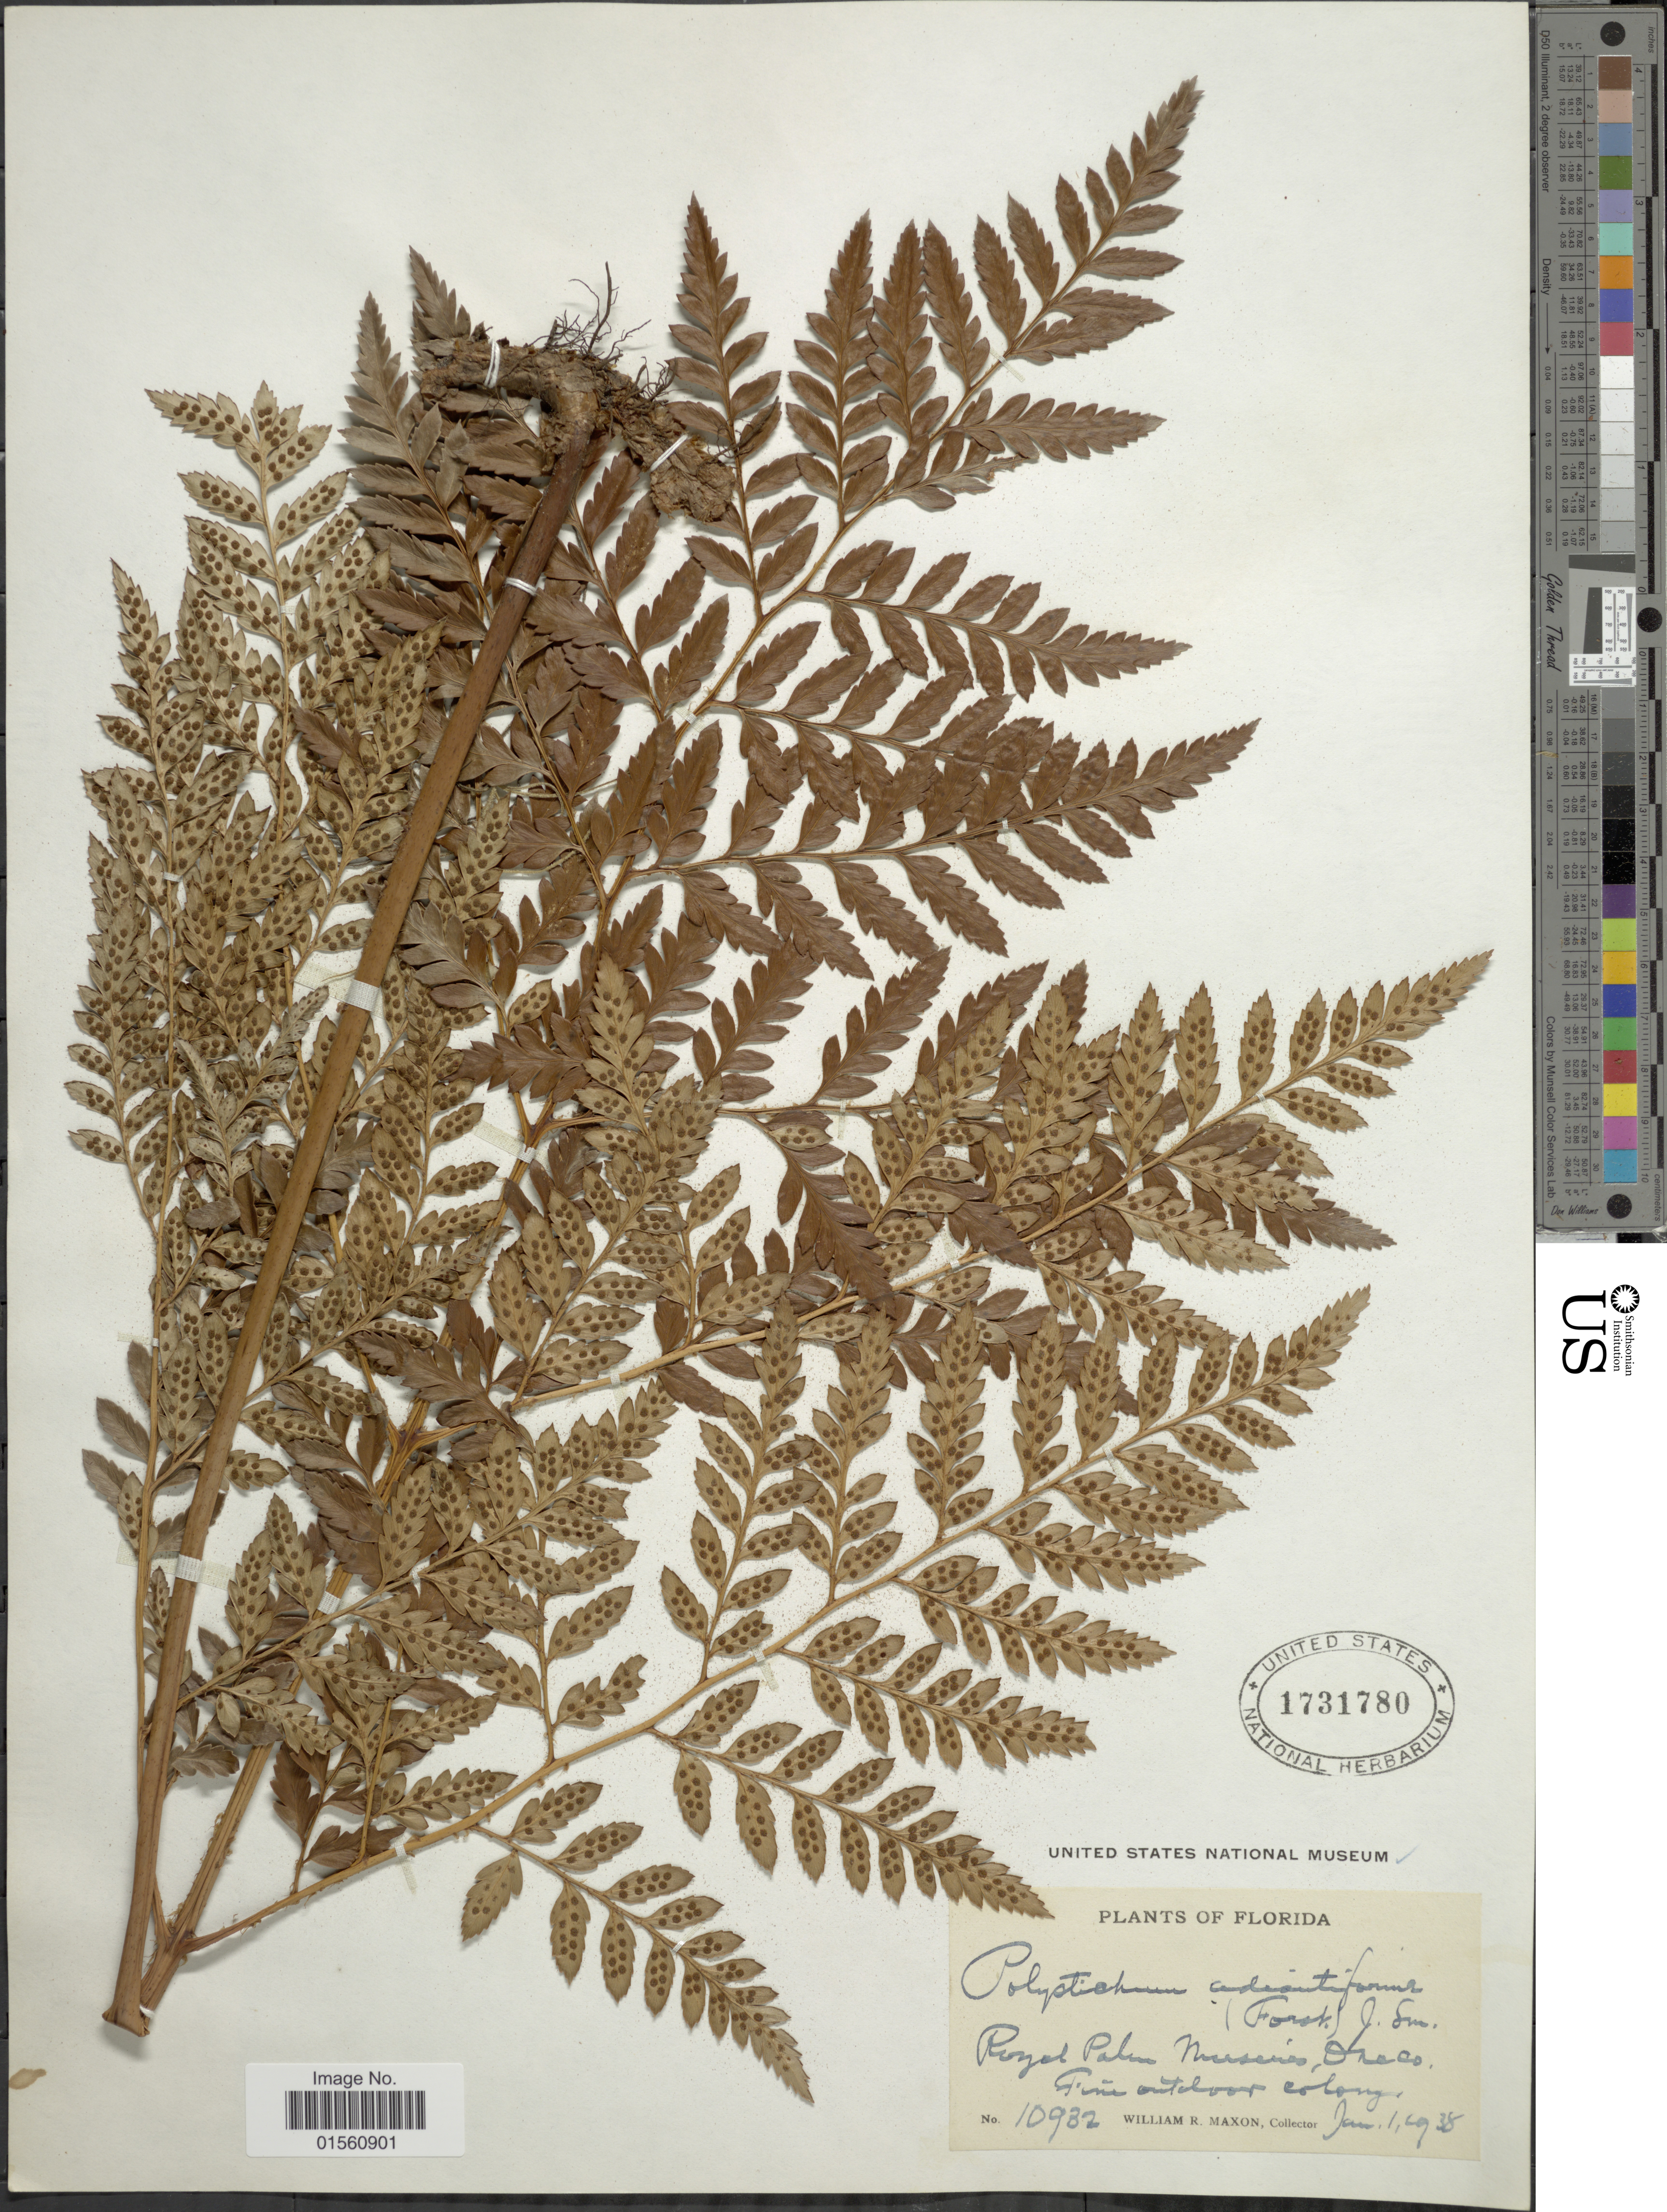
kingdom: Plantae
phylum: Tracheophyta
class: Polypodiopsida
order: Polypodiales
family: Dryopteridaceae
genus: Rumohra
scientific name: Rumohra adiantiformis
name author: (G. Forst.) Ching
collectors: W. R. Maxon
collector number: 10932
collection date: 1938-01-01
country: United States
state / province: Florida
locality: Royal Palm Nurseries, Oneco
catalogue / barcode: US 1731780